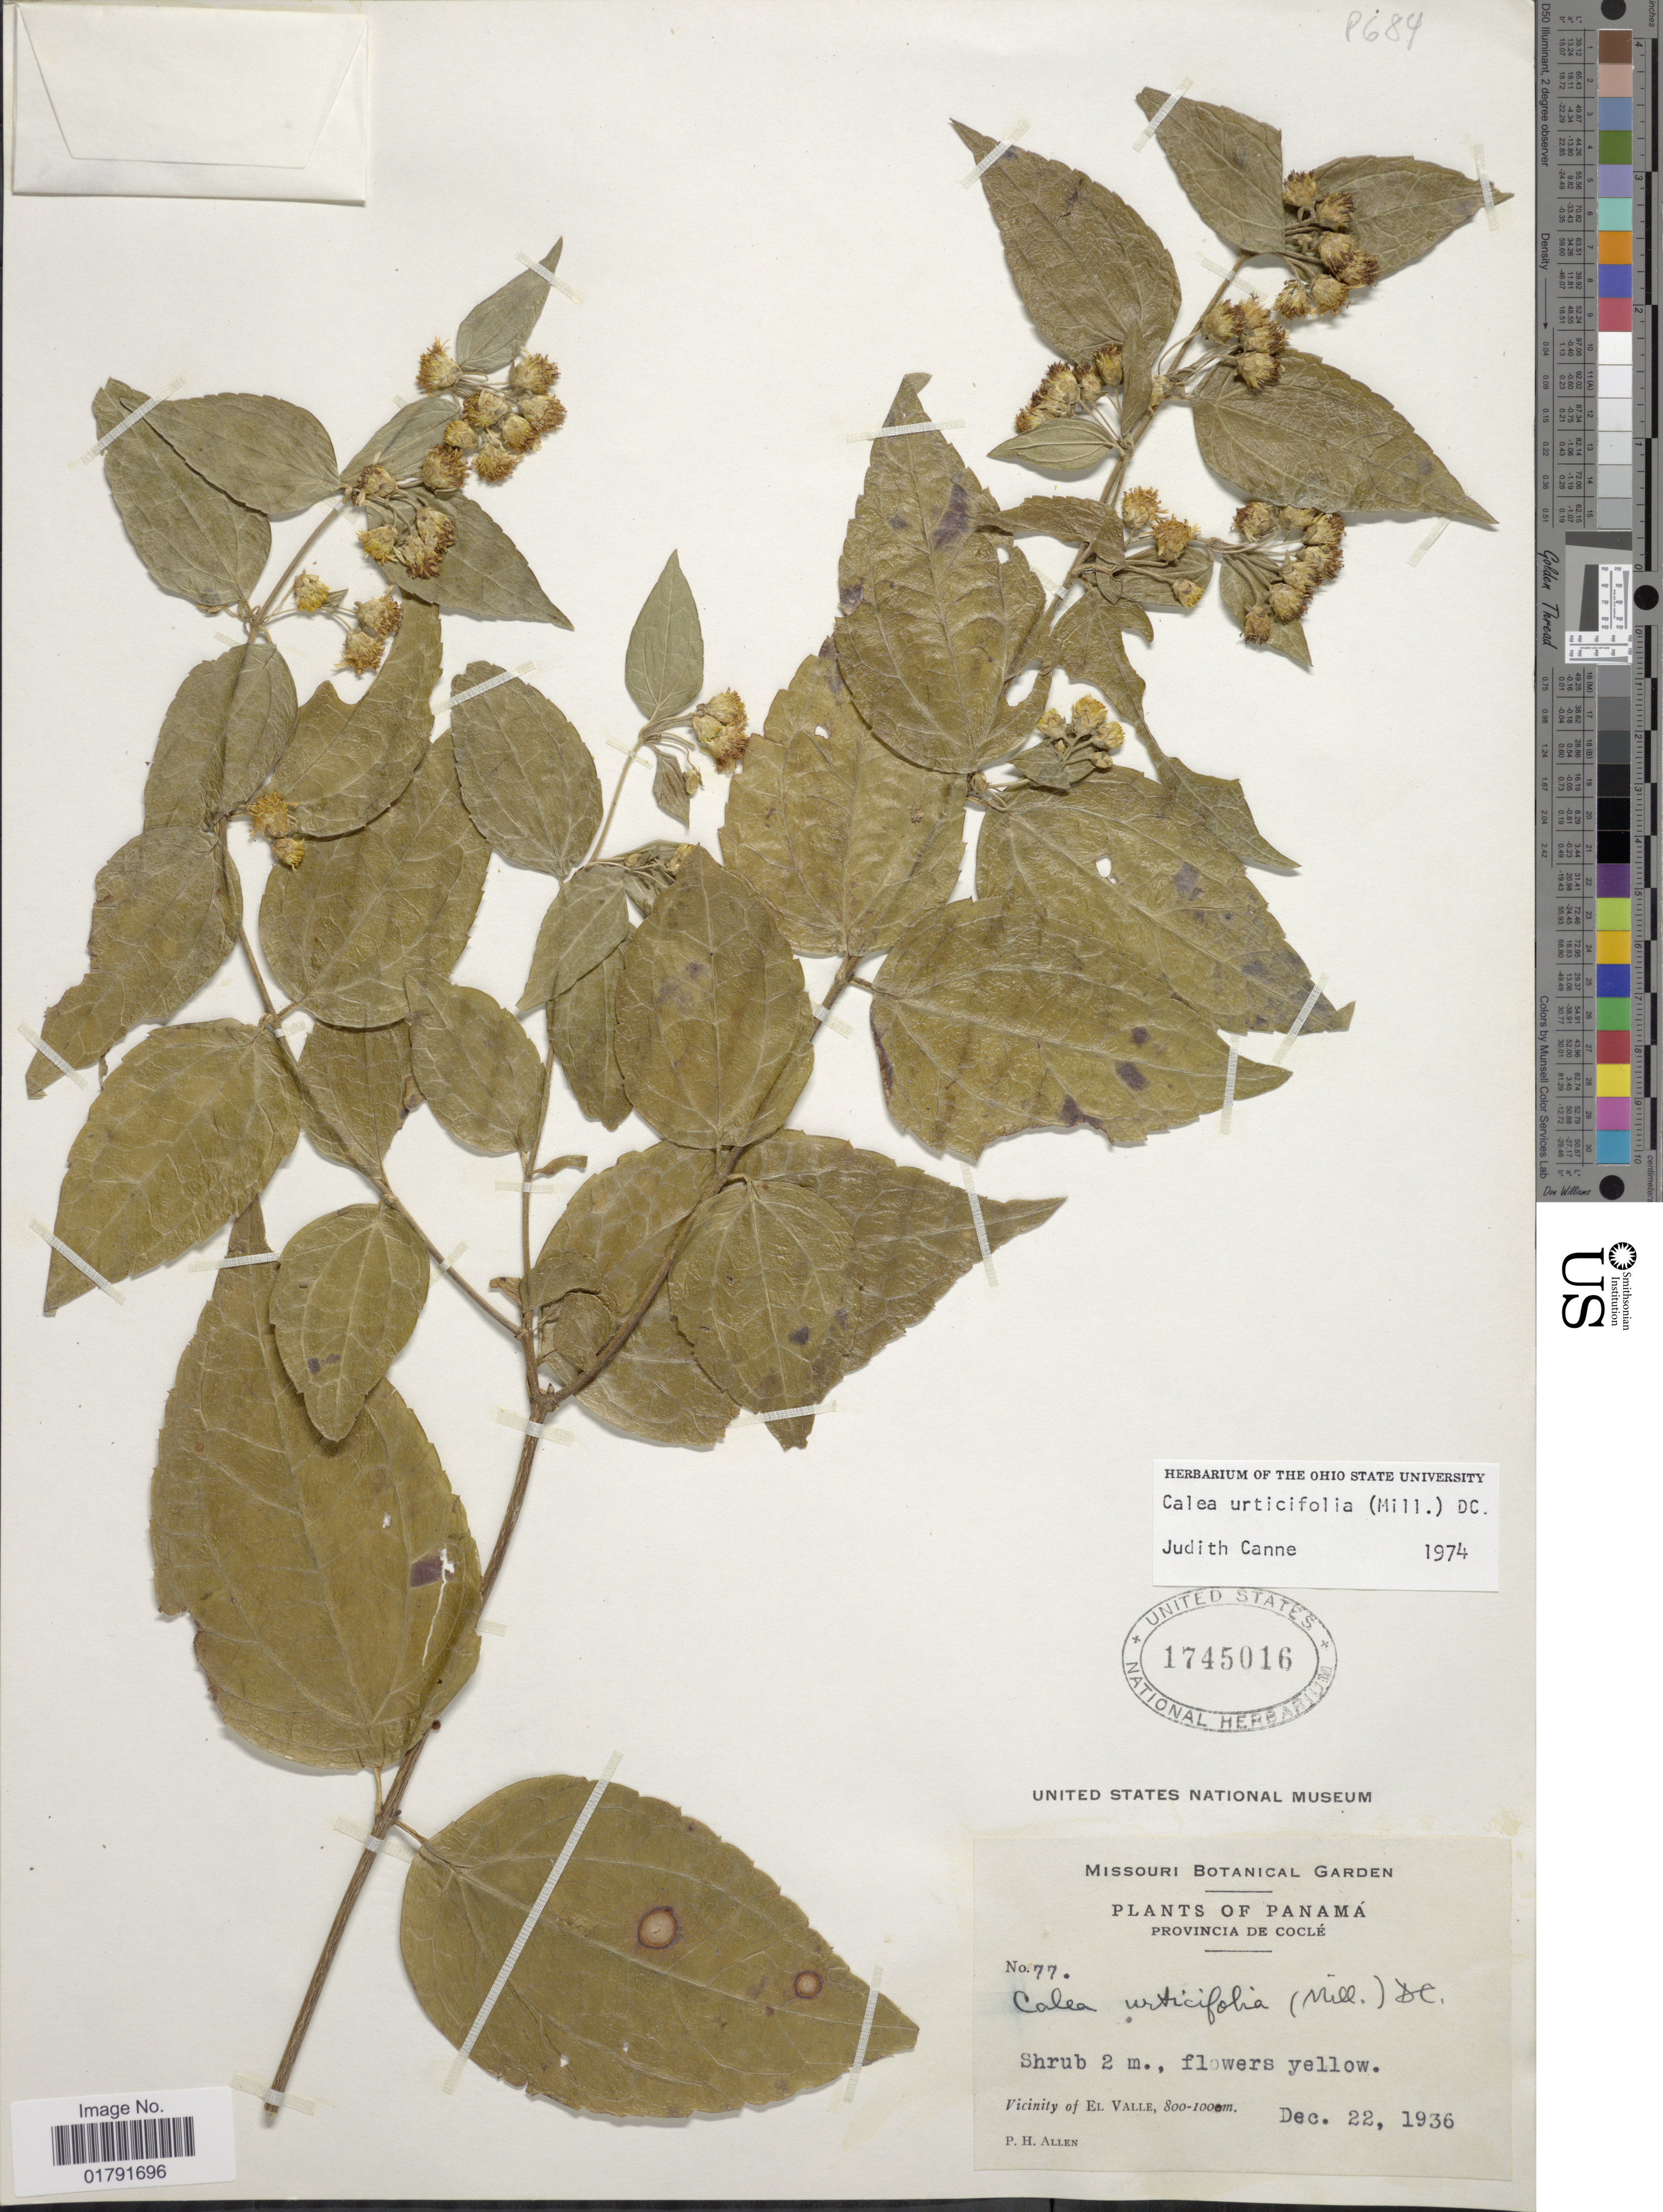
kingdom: Plantae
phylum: Tracheophyta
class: Magnoliopsida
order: Asterales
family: Asteraceae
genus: Calea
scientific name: Calea urticifolia var. urticifolia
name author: (Mill.) DC.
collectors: P. H. Allen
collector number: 77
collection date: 1936-12-22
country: Panama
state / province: Coclé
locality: Vicinity of El Valle.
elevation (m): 800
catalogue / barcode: US 1745016